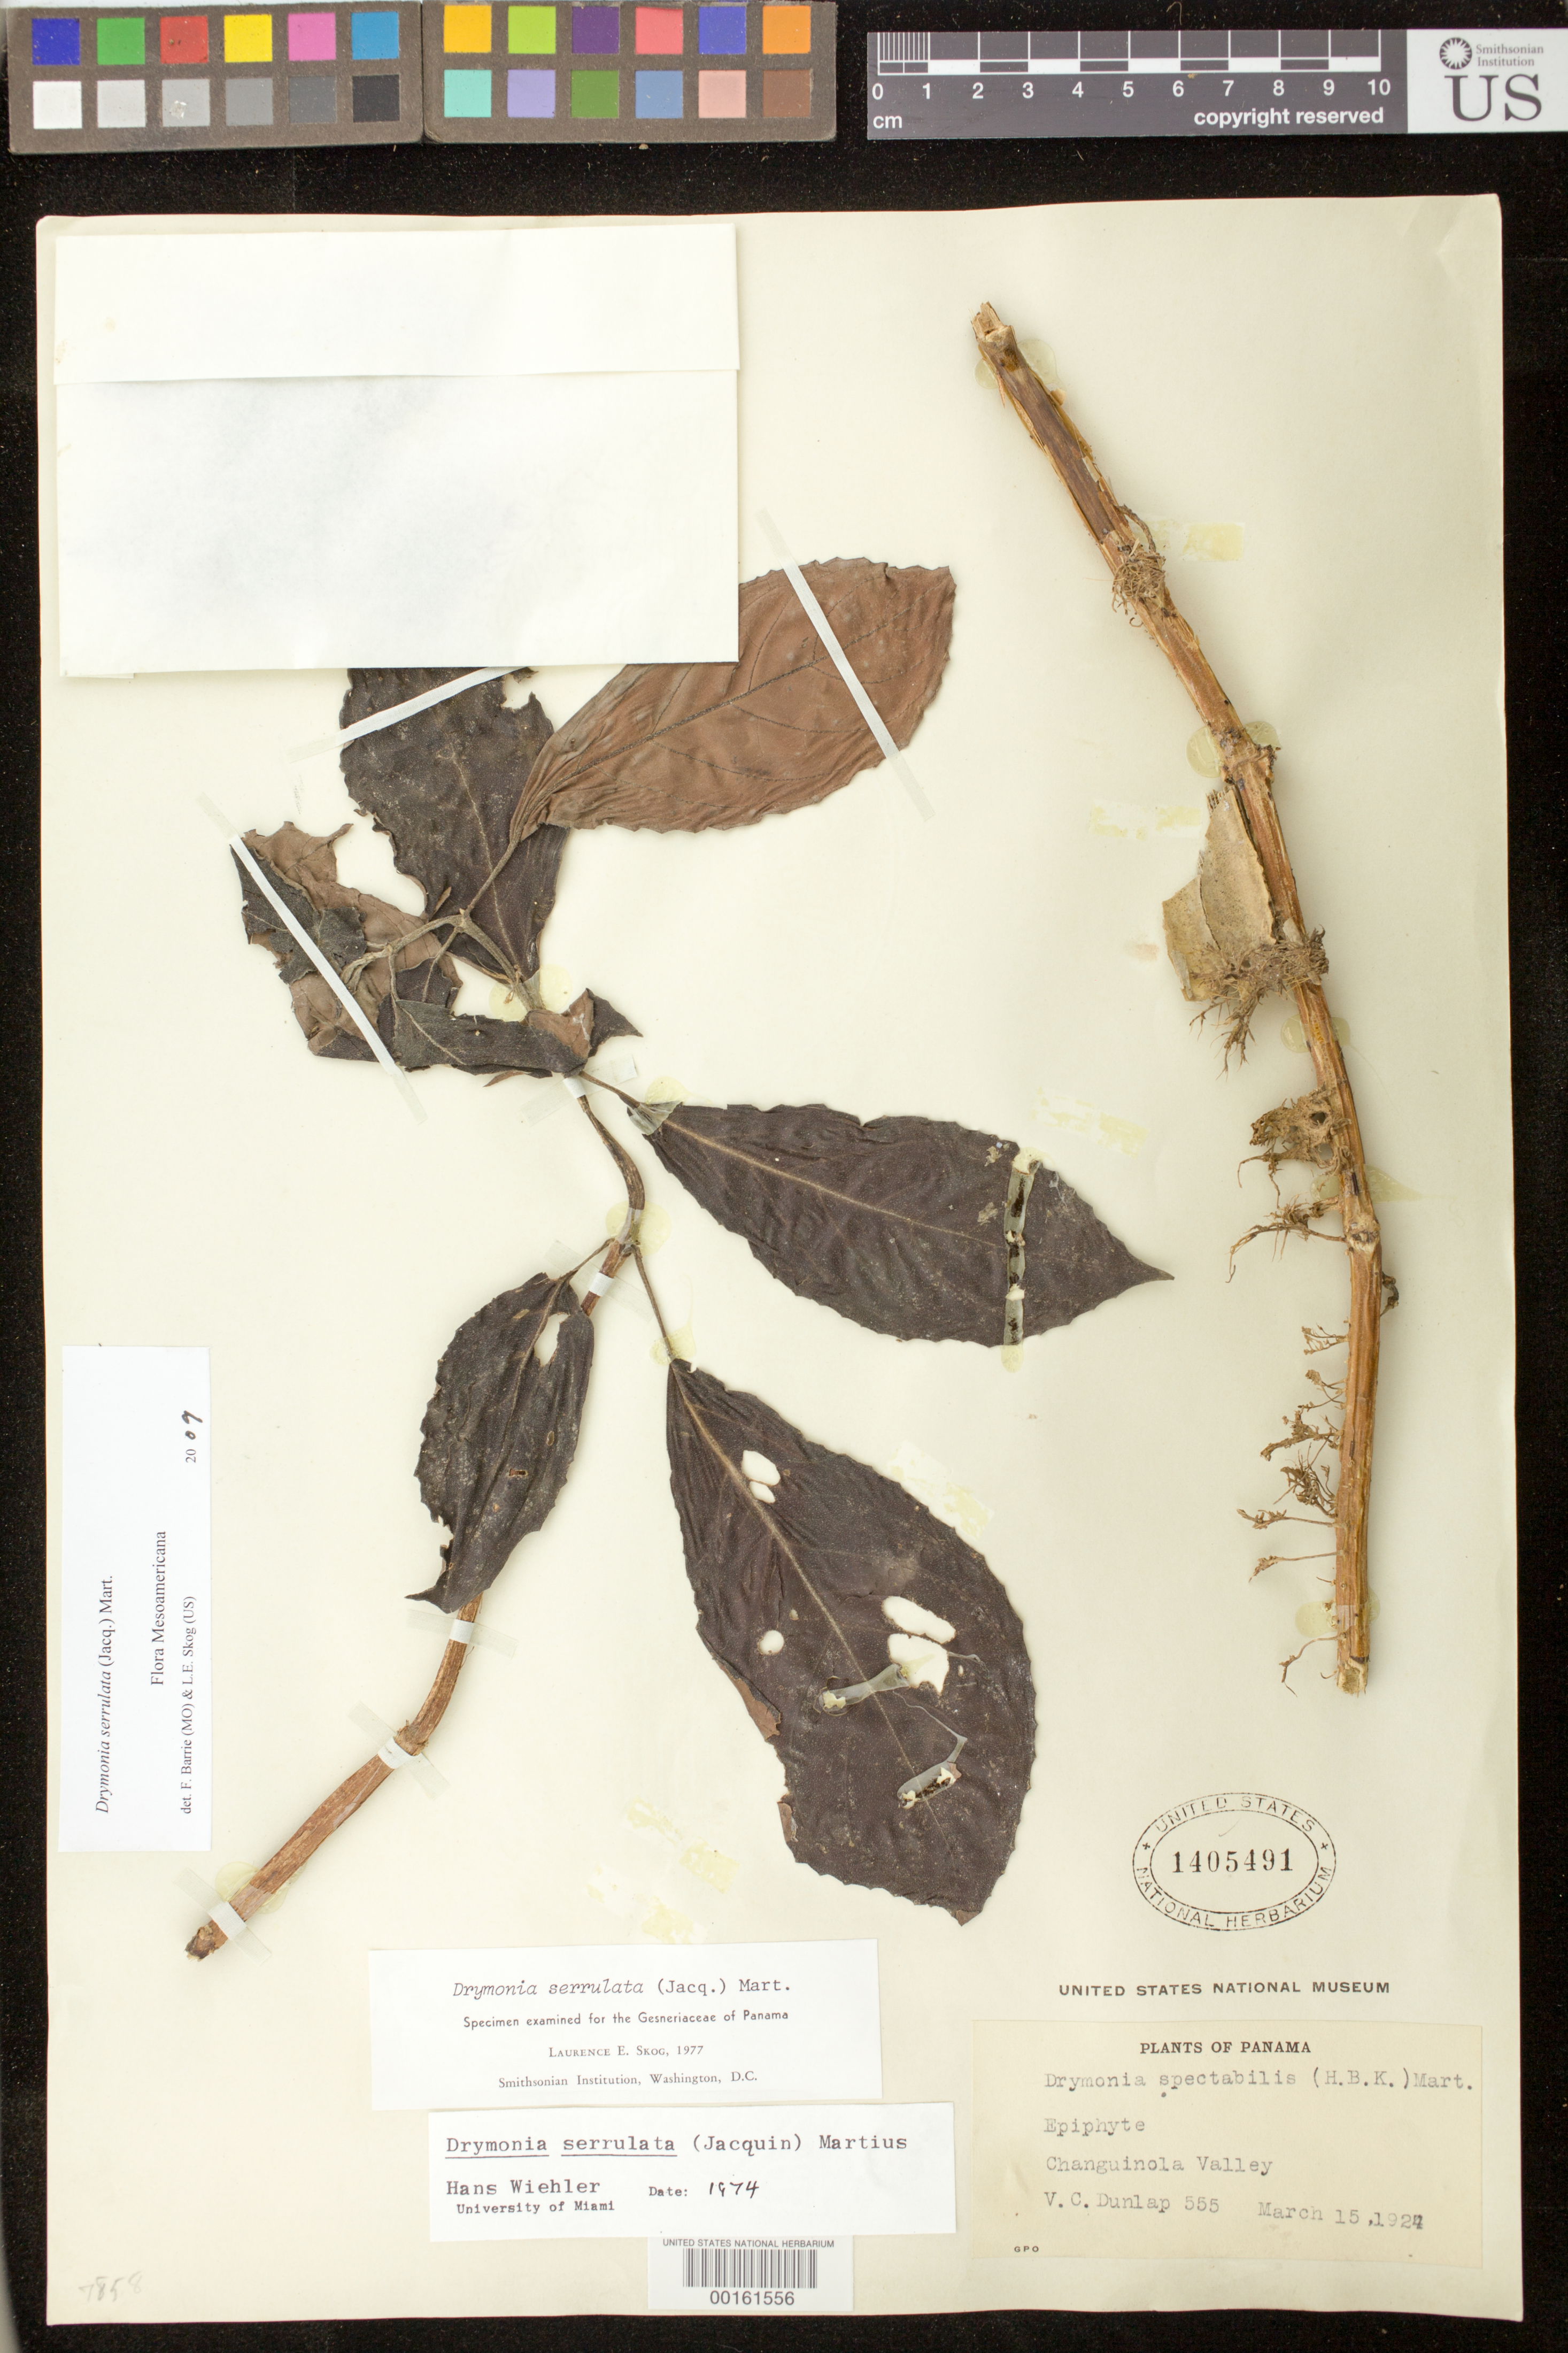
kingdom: Plantae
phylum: Tracheophyta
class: Magnoliopsida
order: Lamiales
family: Gesneriaceae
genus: Drymonia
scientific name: Drymonia serrulata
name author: (Jacq.) Mart.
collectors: V. C. Dunlap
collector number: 555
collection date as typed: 15 Mar 1924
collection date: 1924-03-15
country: Panama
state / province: Bocas del Toro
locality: Changuinola Valley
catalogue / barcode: US 1405491